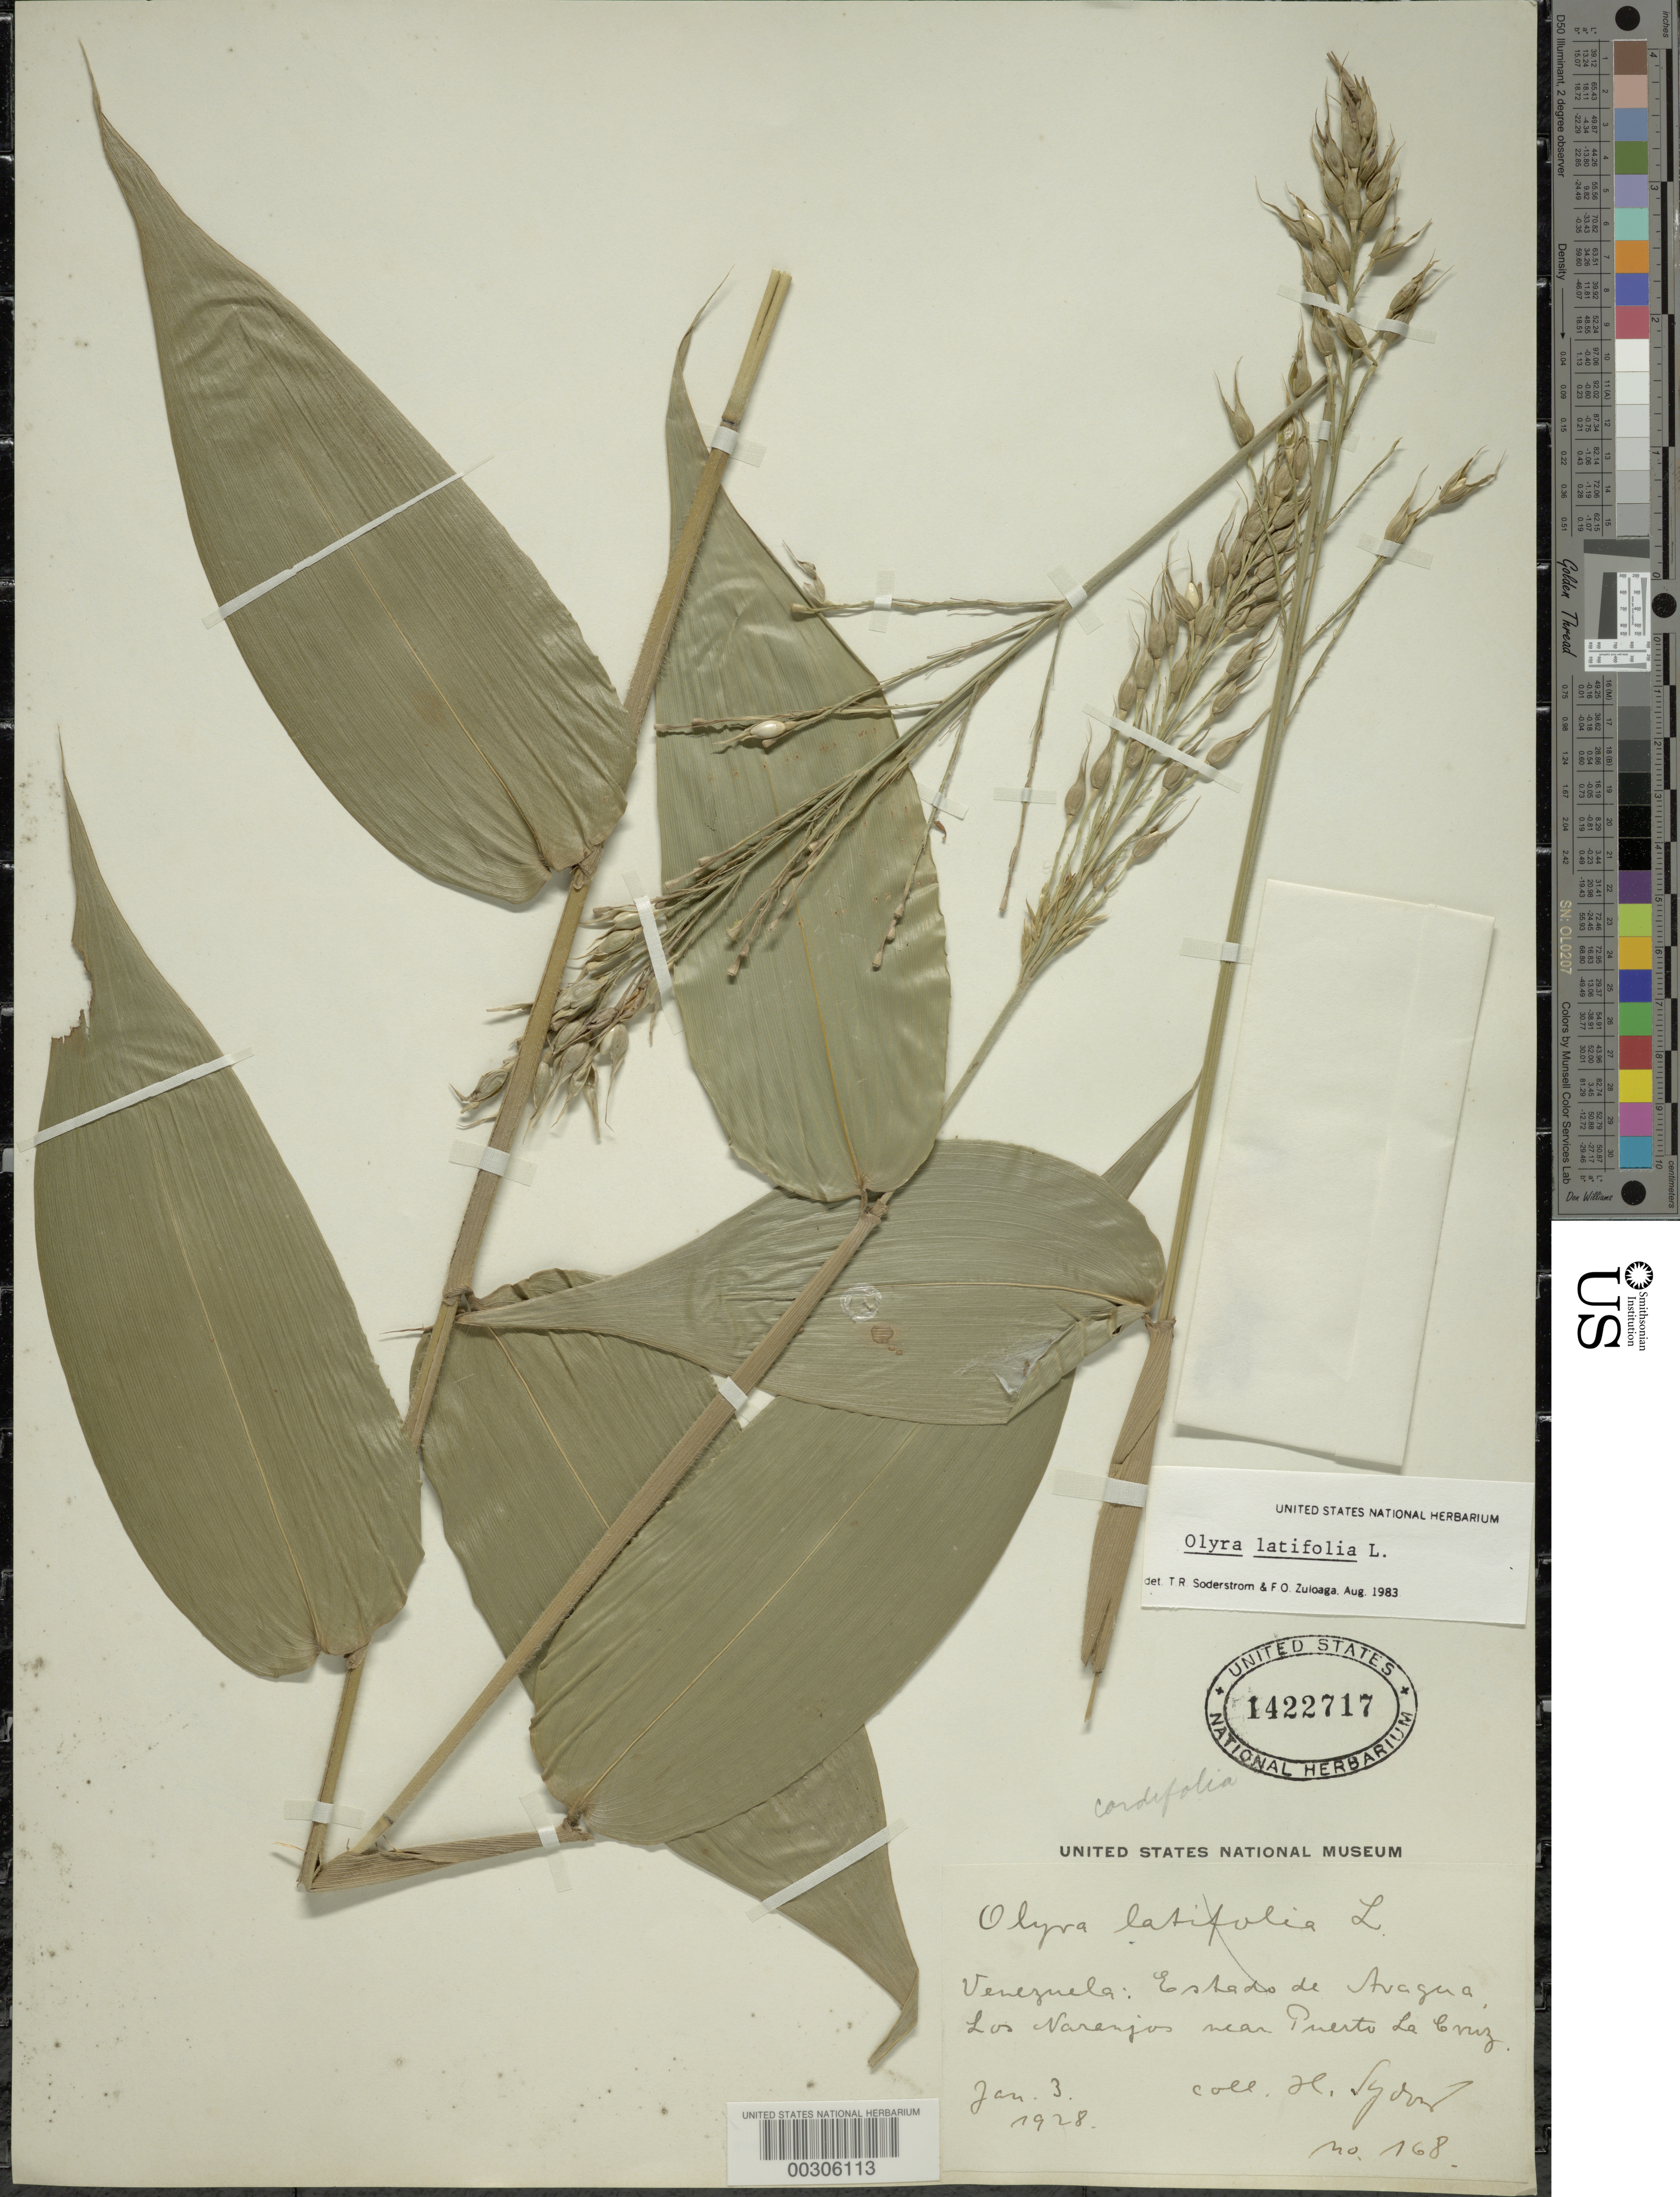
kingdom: Plantae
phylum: Tracheophyta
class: Liliopsida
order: Poales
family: Poaceae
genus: Olyra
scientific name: Olyra latifolia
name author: L.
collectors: H. Lyon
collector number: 168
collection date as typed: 03 Jan 1928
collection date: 1928-01-03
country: Venezuela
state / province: Aragua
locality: Puerto la cruz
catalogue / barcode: US 1422717